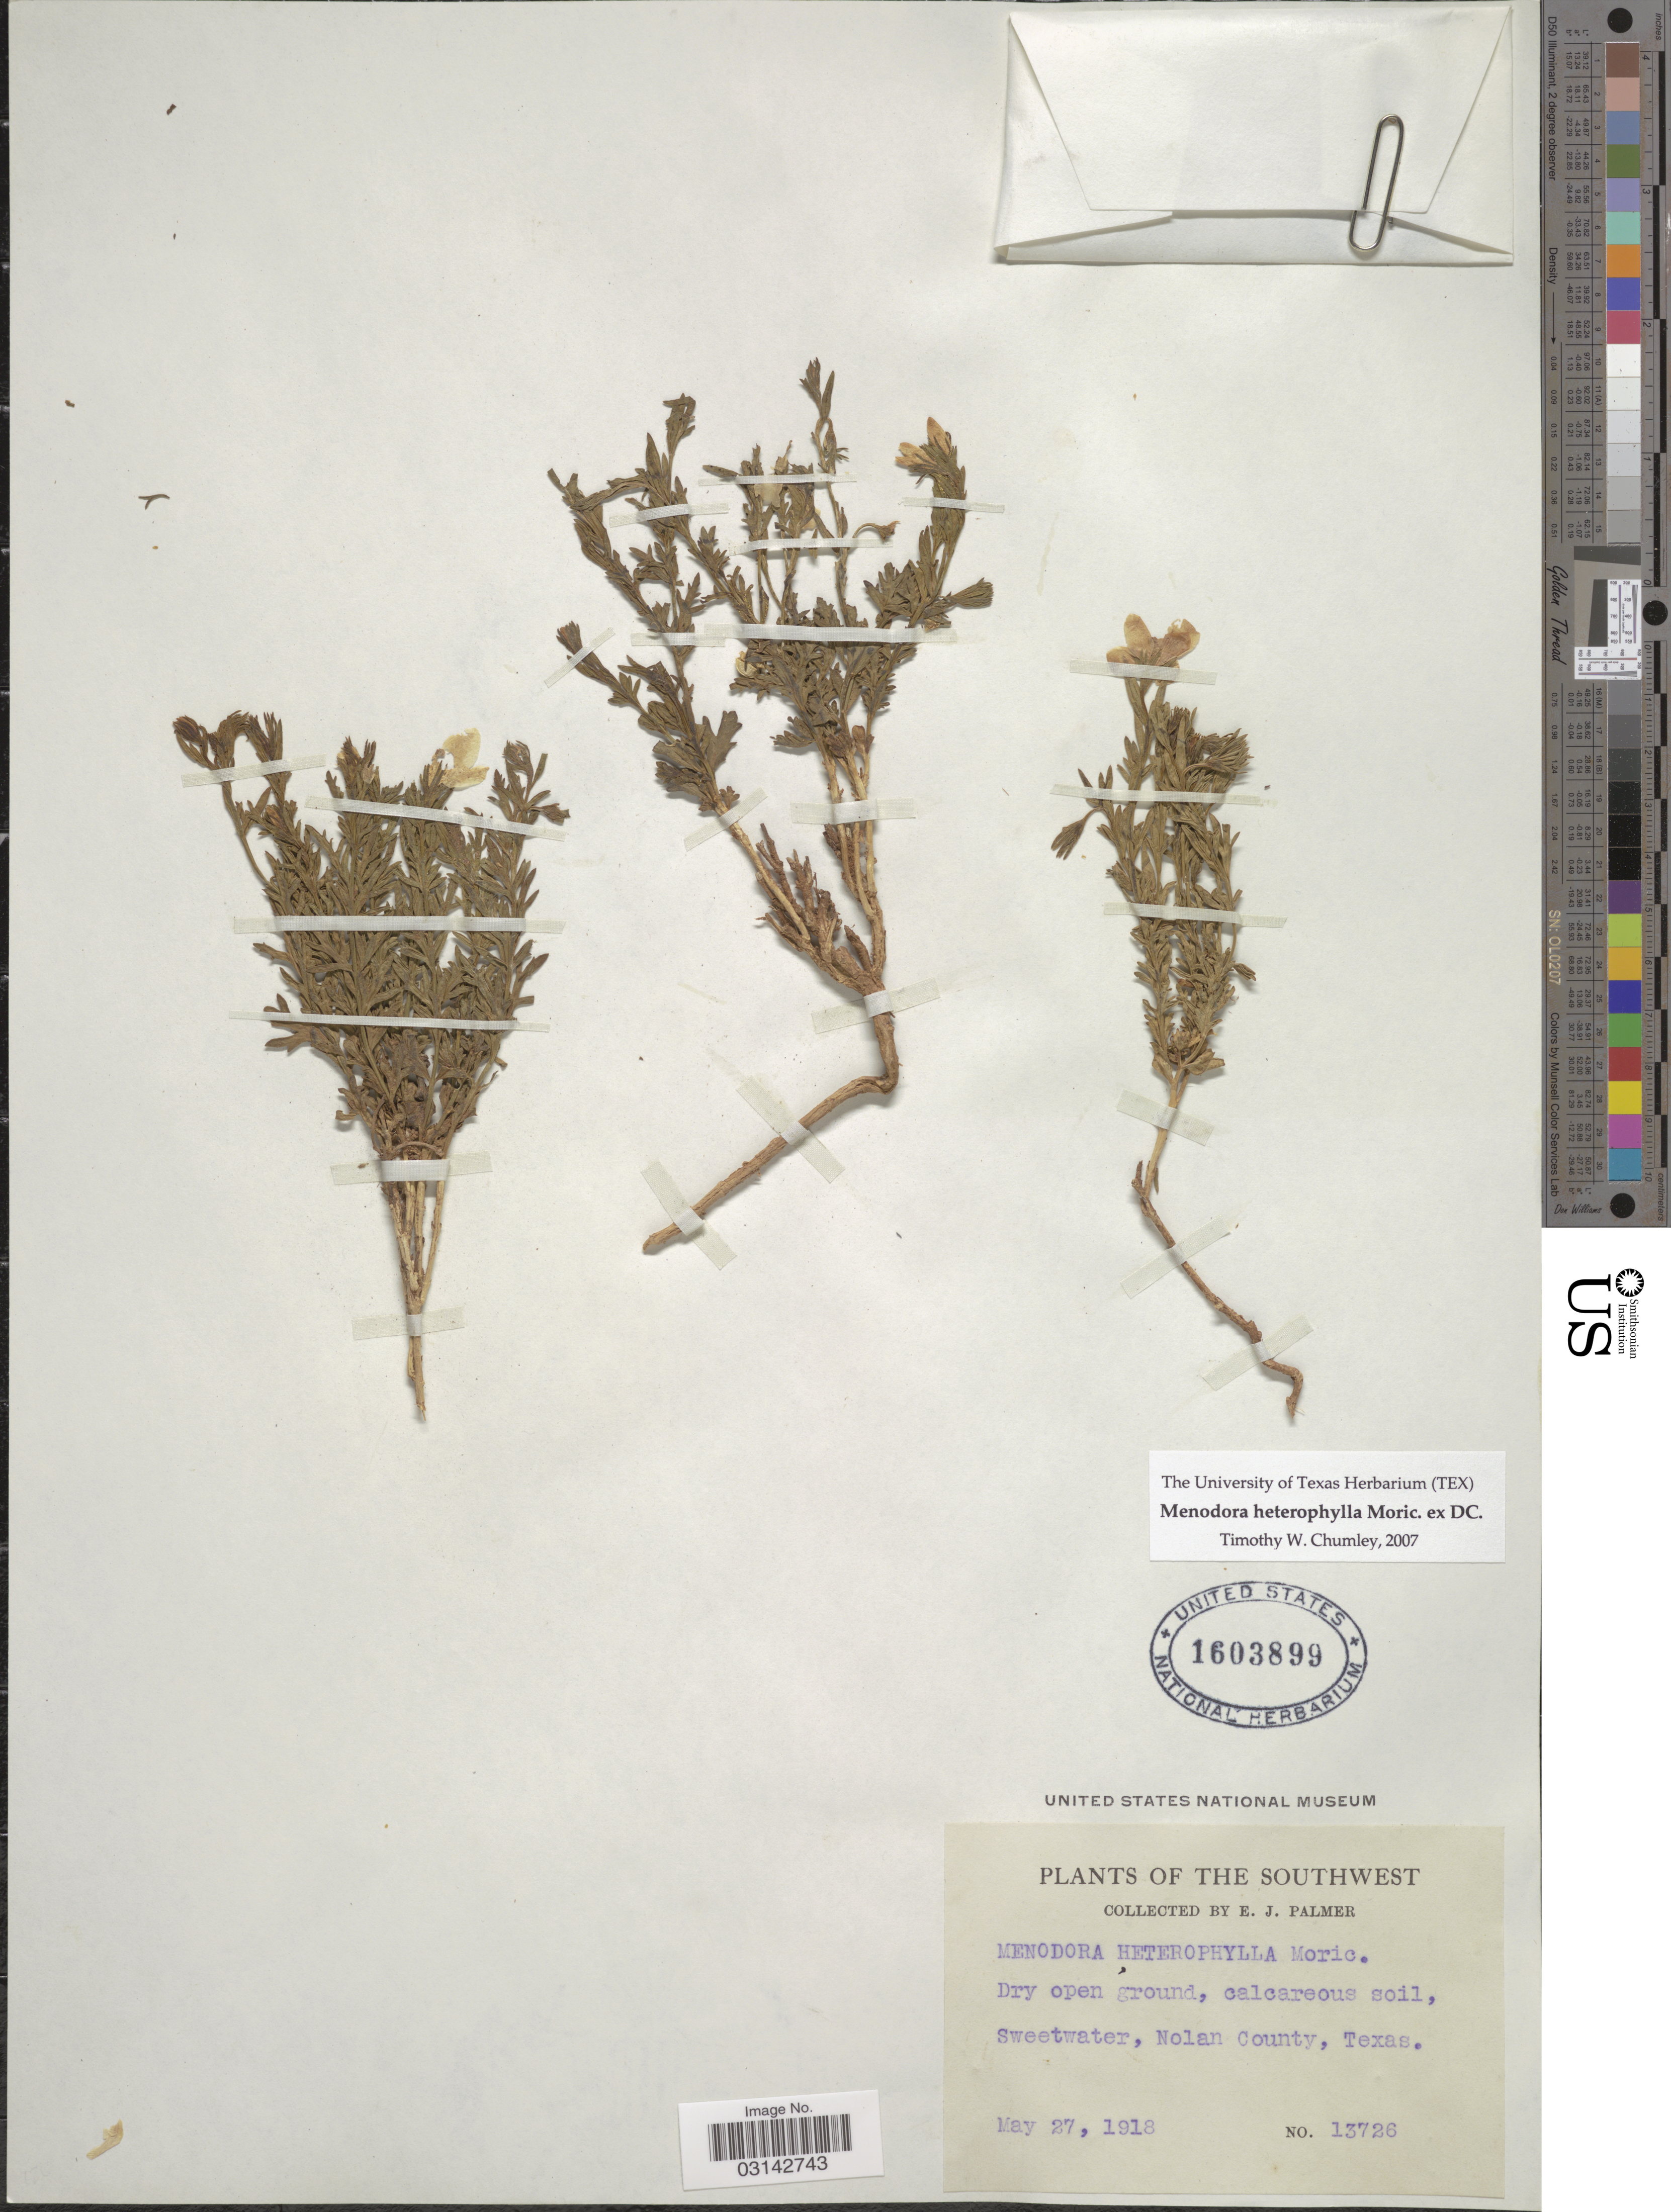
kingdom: Plantae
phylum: Tracheophyta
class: Magnoliopsida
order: Lamiales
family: Oleaceae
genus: Menodora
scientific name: Menodora heterophylla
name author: Moric. ex A. DC.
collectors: E. J. Palmer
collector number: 13726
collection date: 1918-05-27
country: United States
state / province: Texas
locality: The Southwest, Sweetwater, Nolan County.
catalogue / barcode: US 1603899